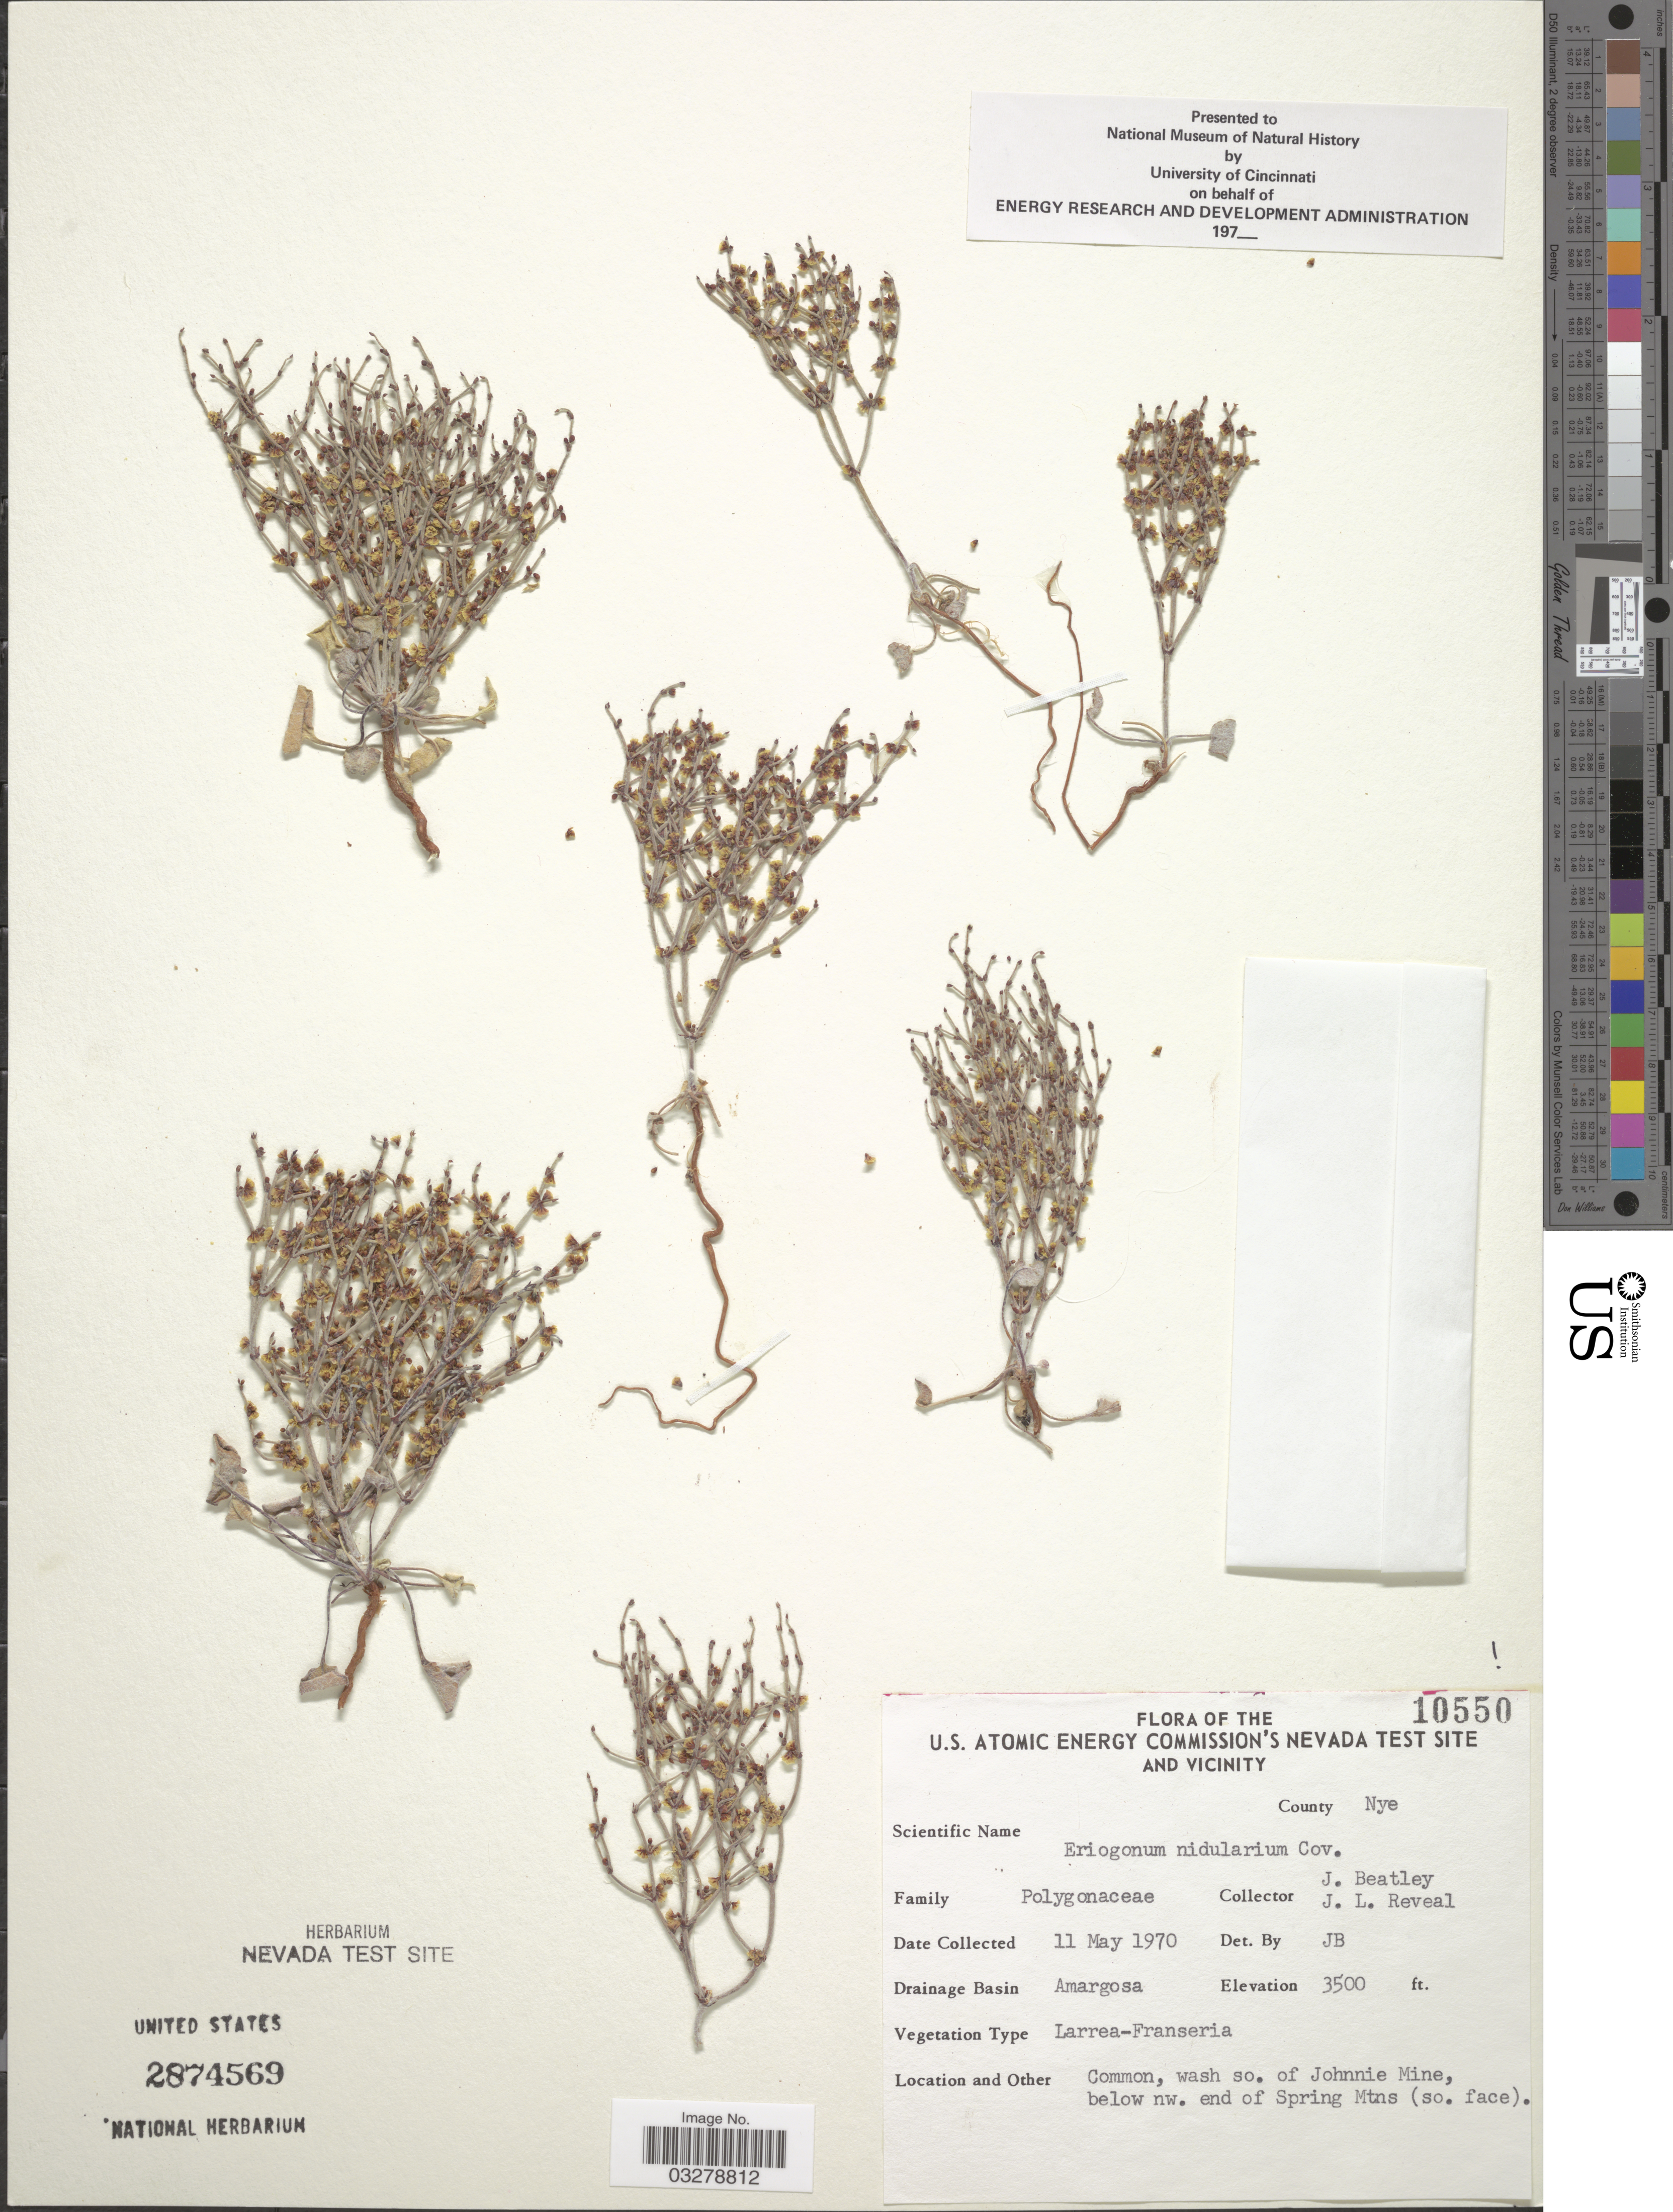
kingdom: Plantae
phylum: Tracheophyta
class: Magnoliopsida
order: Caryophyllales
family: Polygonaceae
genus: Eriogonum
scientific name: Eriogonum nidularium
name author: Coville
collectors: J. C. Beatley & J. L. Reveal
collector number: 10550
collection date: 1970-05-11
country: United States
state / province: Nevada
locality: U.S. Atomic Energy Commission's Nevada Test Site and Vicinity. County Nye. Drainage Basin Amargosa. Wash so. of Johnnie Mine, below nw. end of Spring Mtns (so. face).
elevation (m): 1067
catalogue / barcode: US 2874569